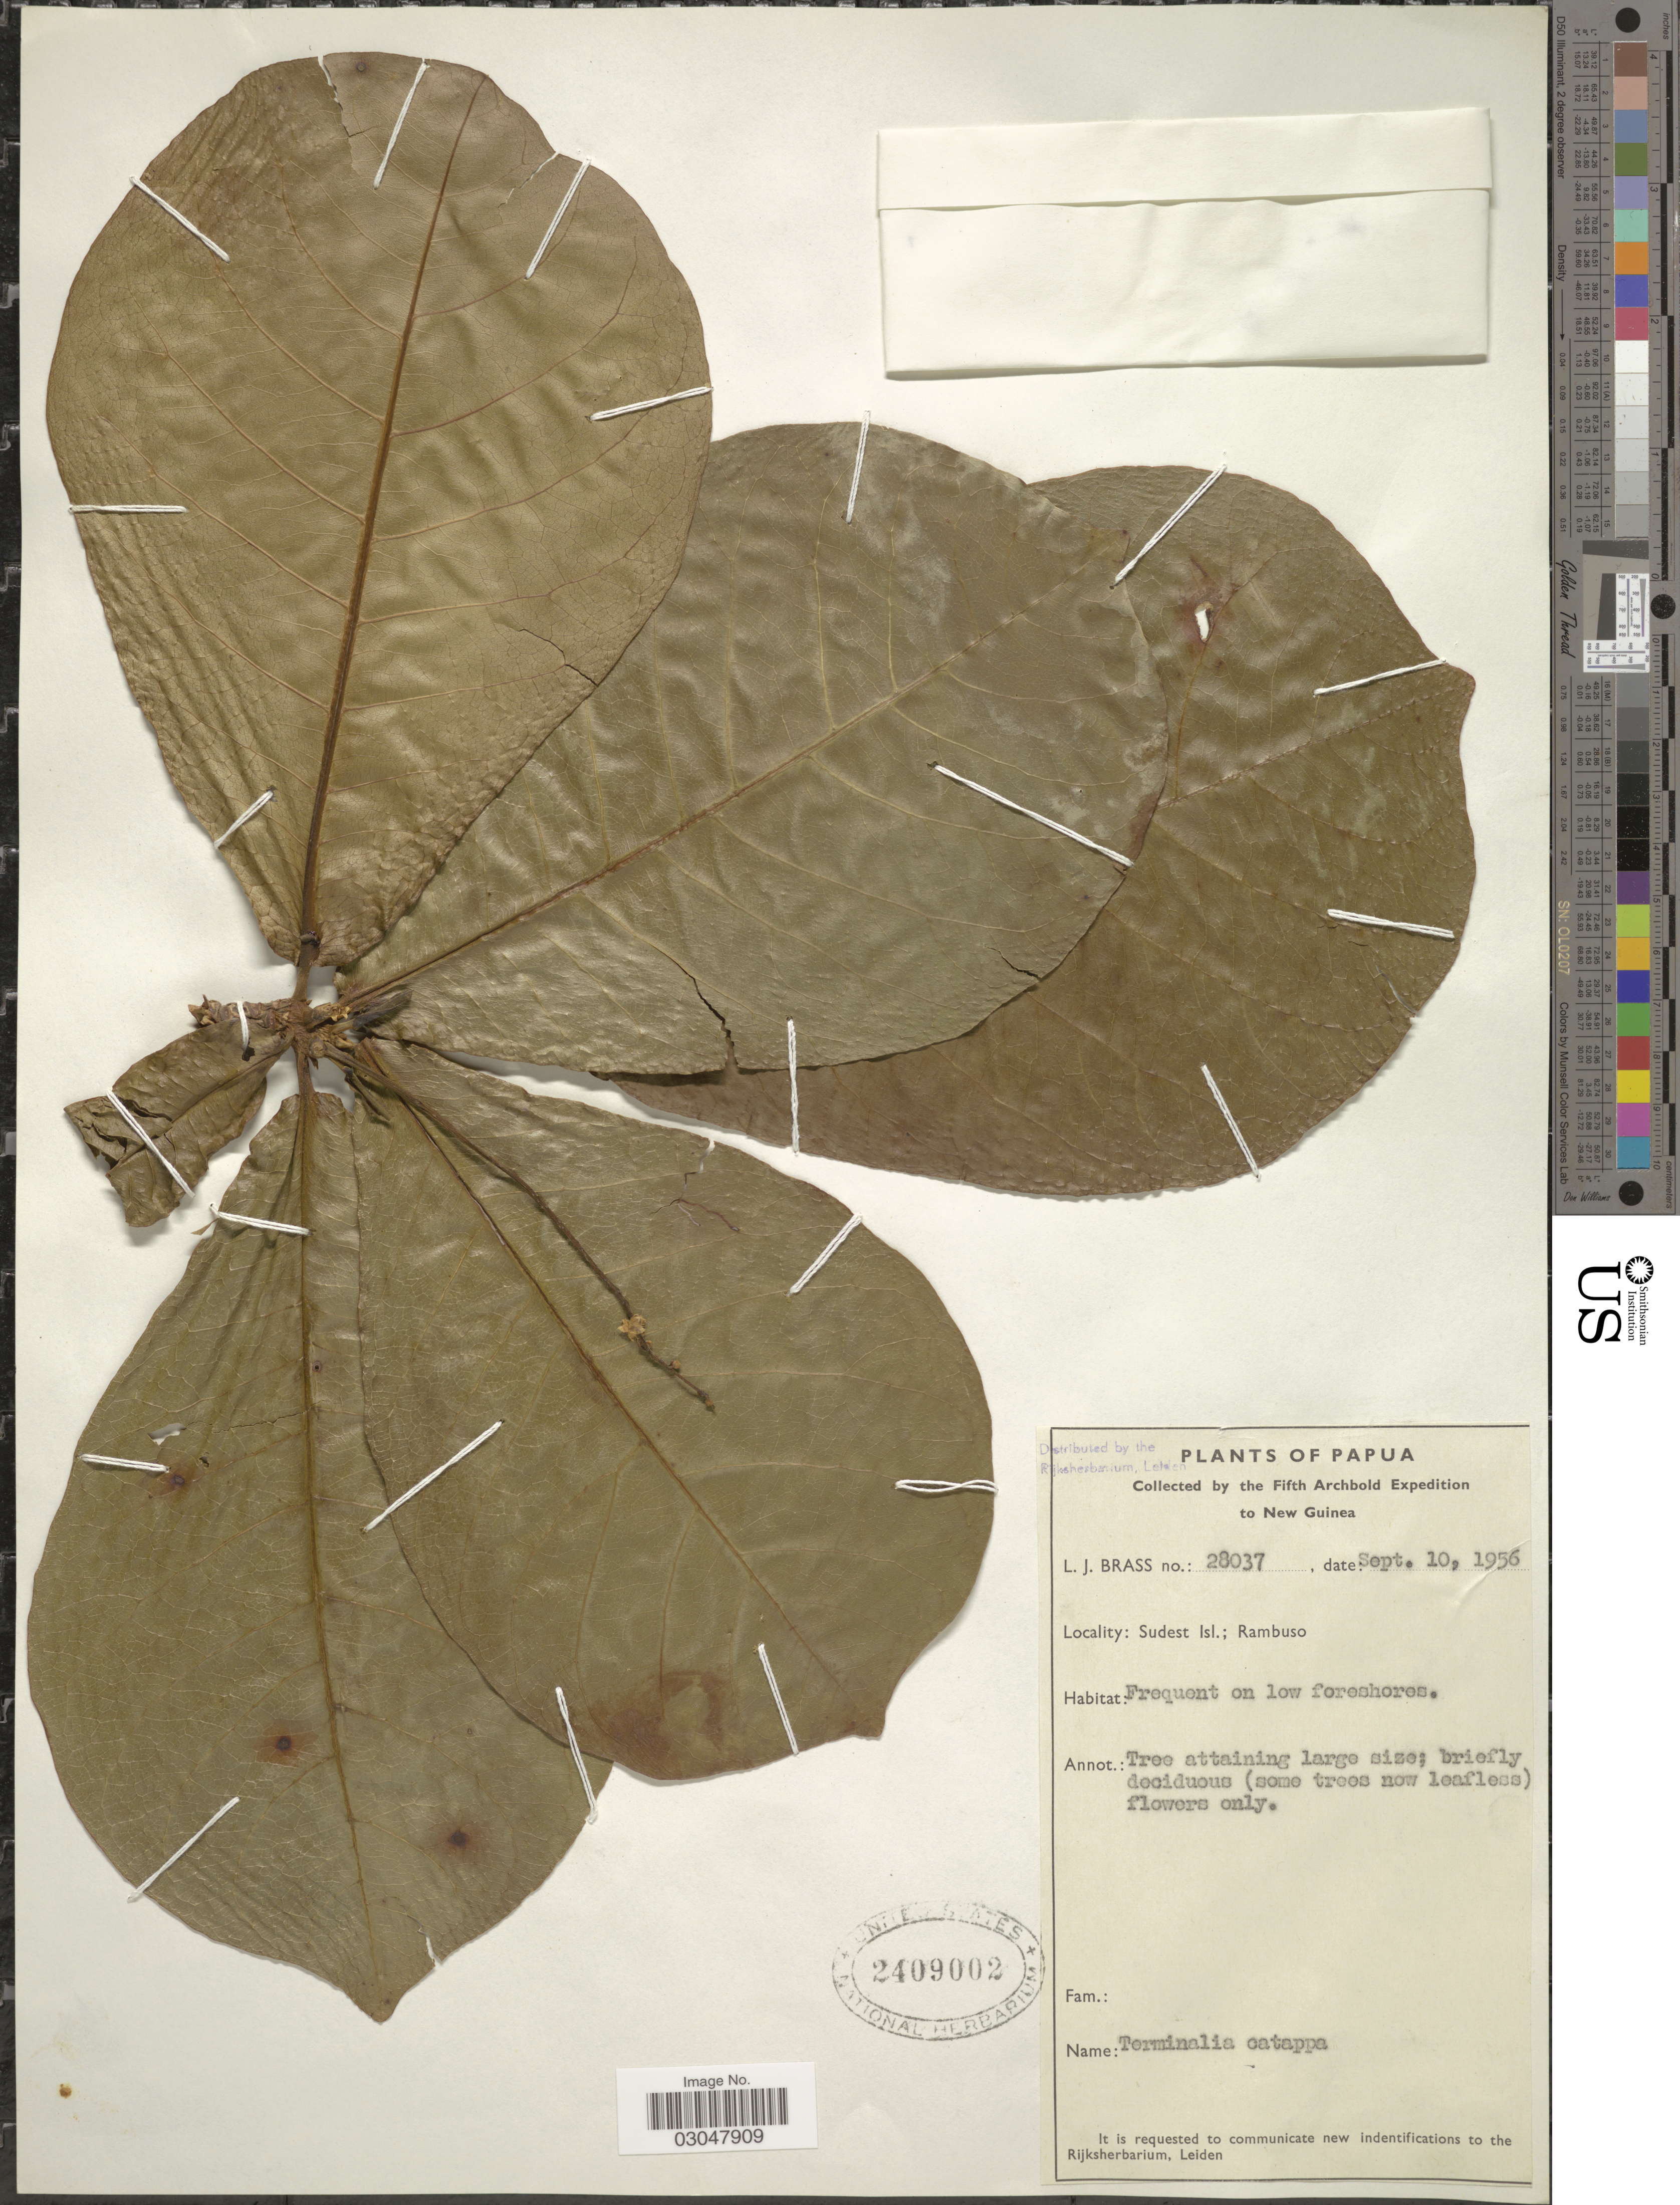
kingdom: Plantae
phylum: Tracheophyta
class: Magnoliopsida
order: Myrtales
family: Combretaceae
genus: Terminalia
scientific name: Terminalia catappa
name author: L.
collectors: L. J. Brass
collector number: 28037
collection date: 1956-09-10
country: Papua New Guinea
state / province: Milne Bay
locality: Papua, New Guinea. Sudest Isl.; Rambuso.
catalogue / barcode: US 2409002